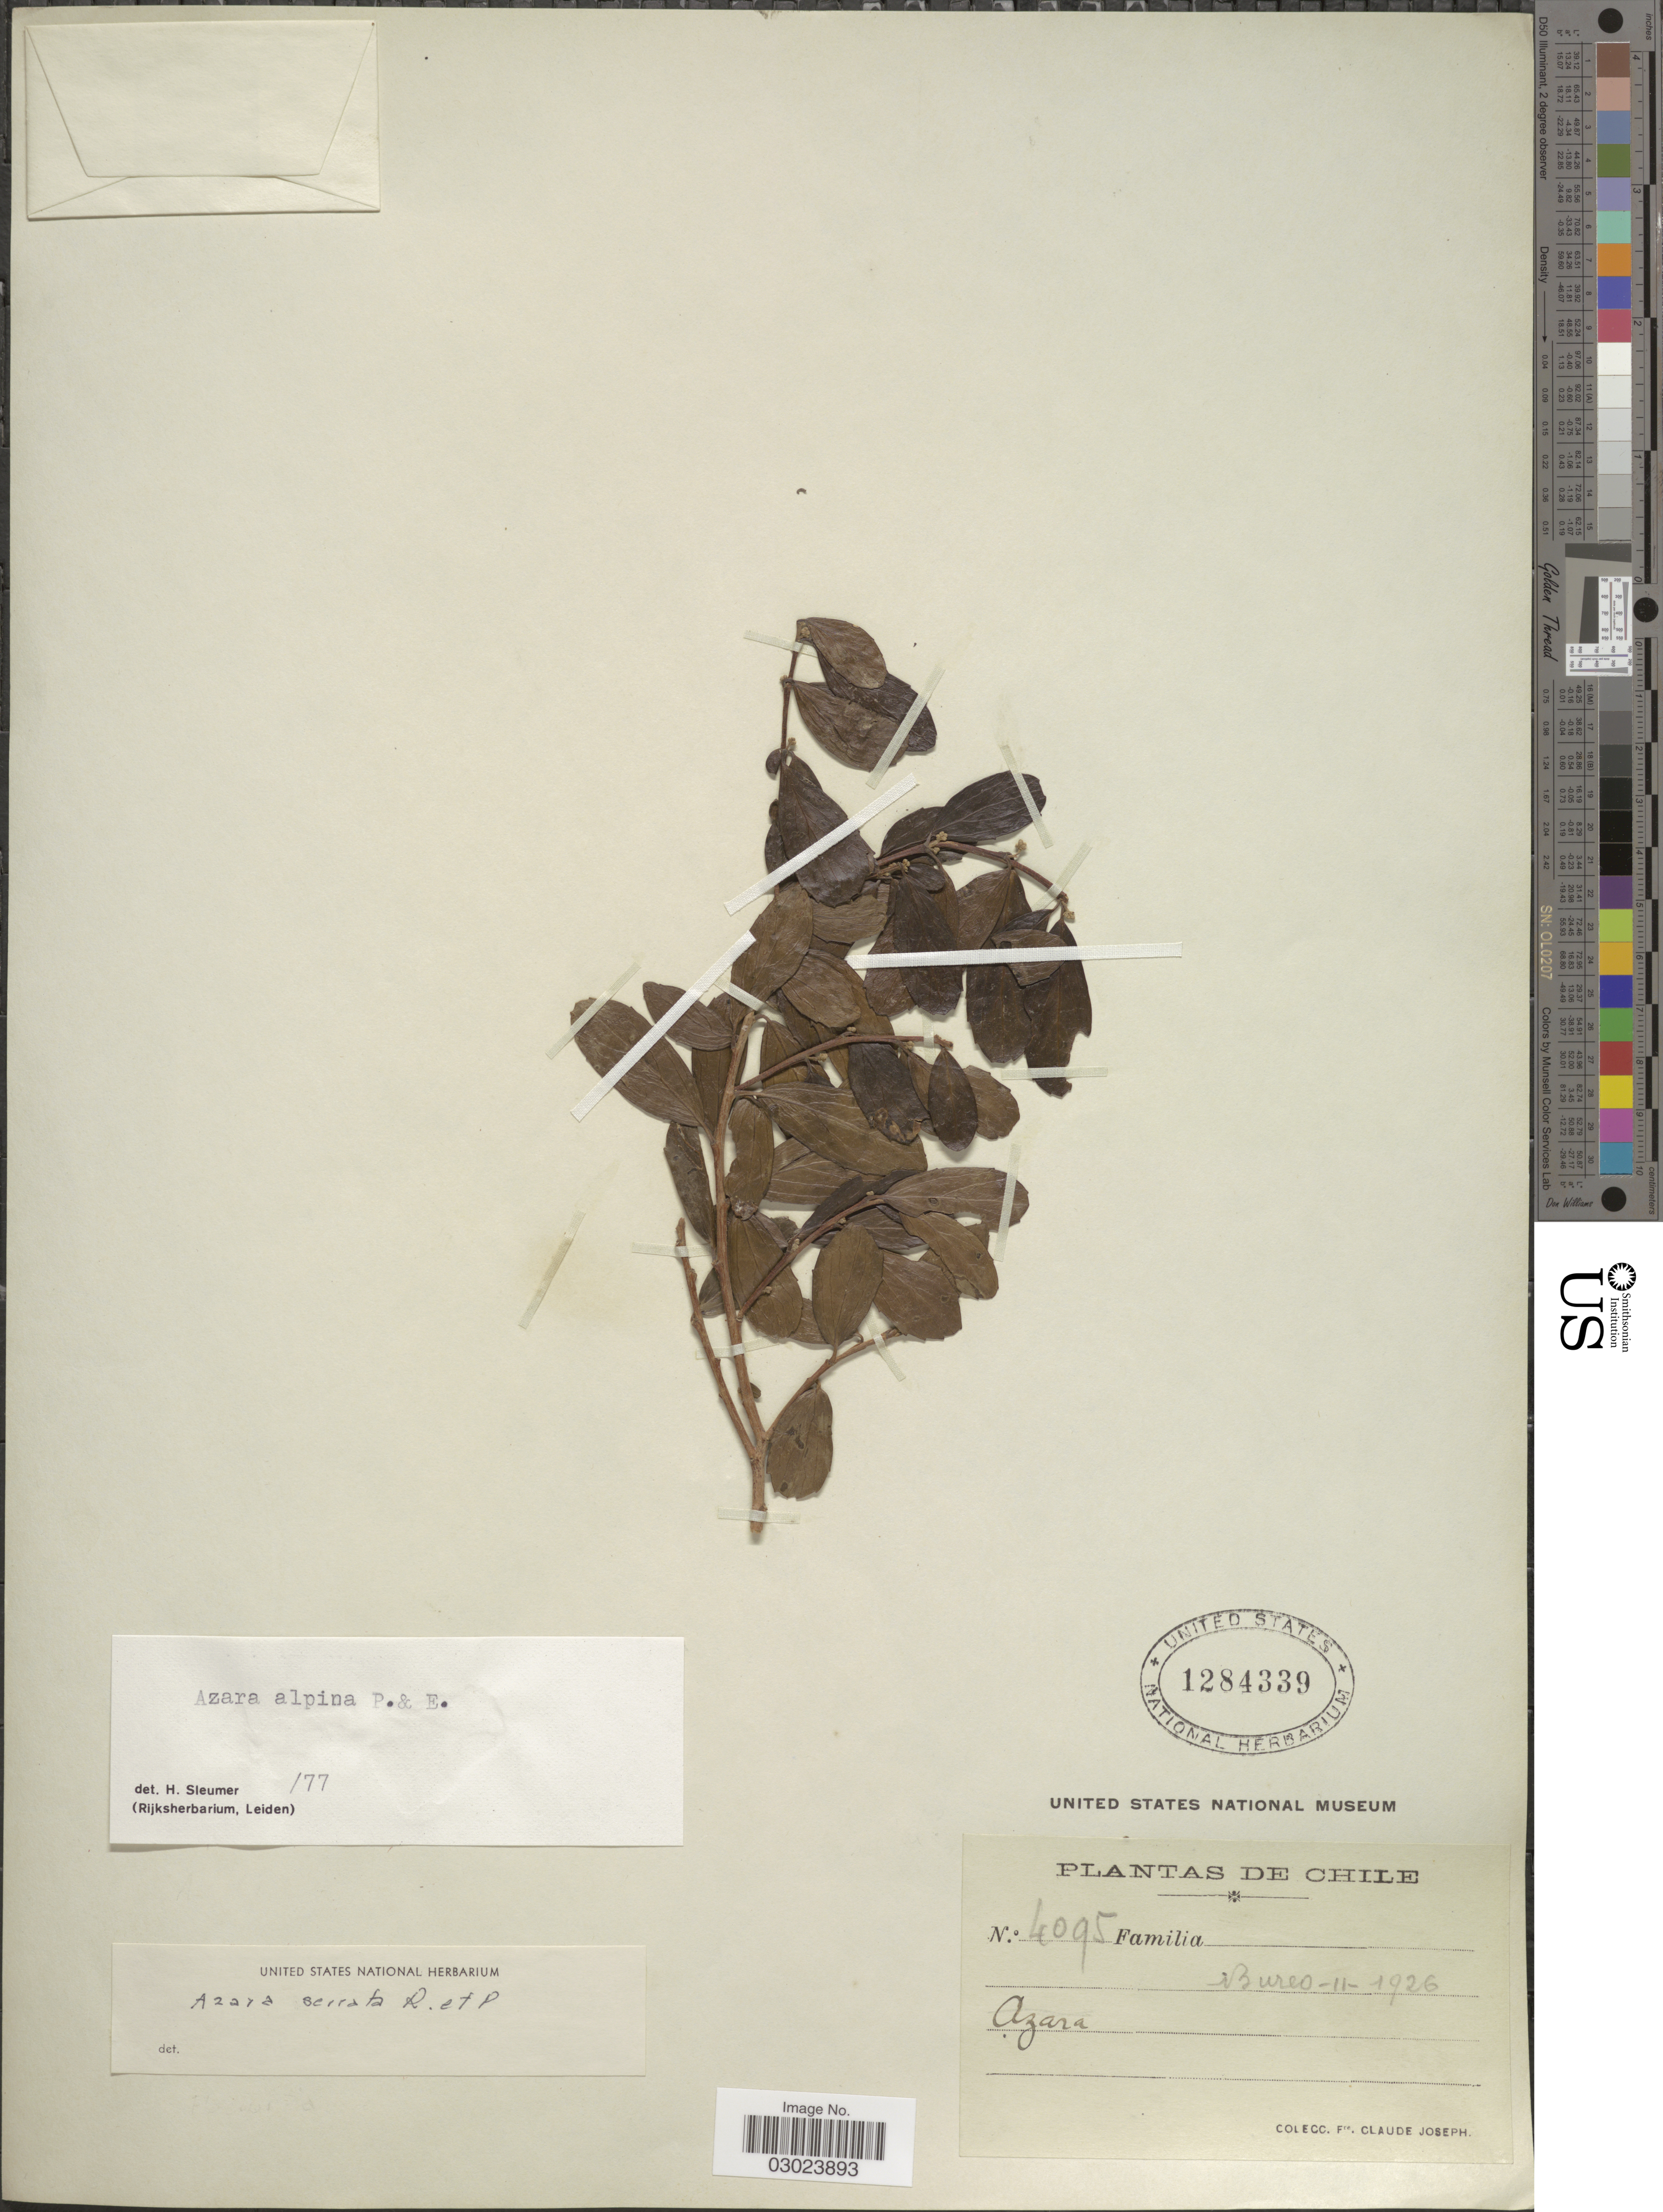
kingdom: Plantae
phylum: Tracheophyta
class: Magnoliopsida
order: Malpighiales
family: Salicaceae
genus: Azara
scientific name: Azara alpina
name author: Poepp. & Endl.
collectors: Bro. Claude-Joseph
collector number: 4095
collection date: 1926-11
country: Chile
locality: Bureo.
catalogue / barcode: US 1284339